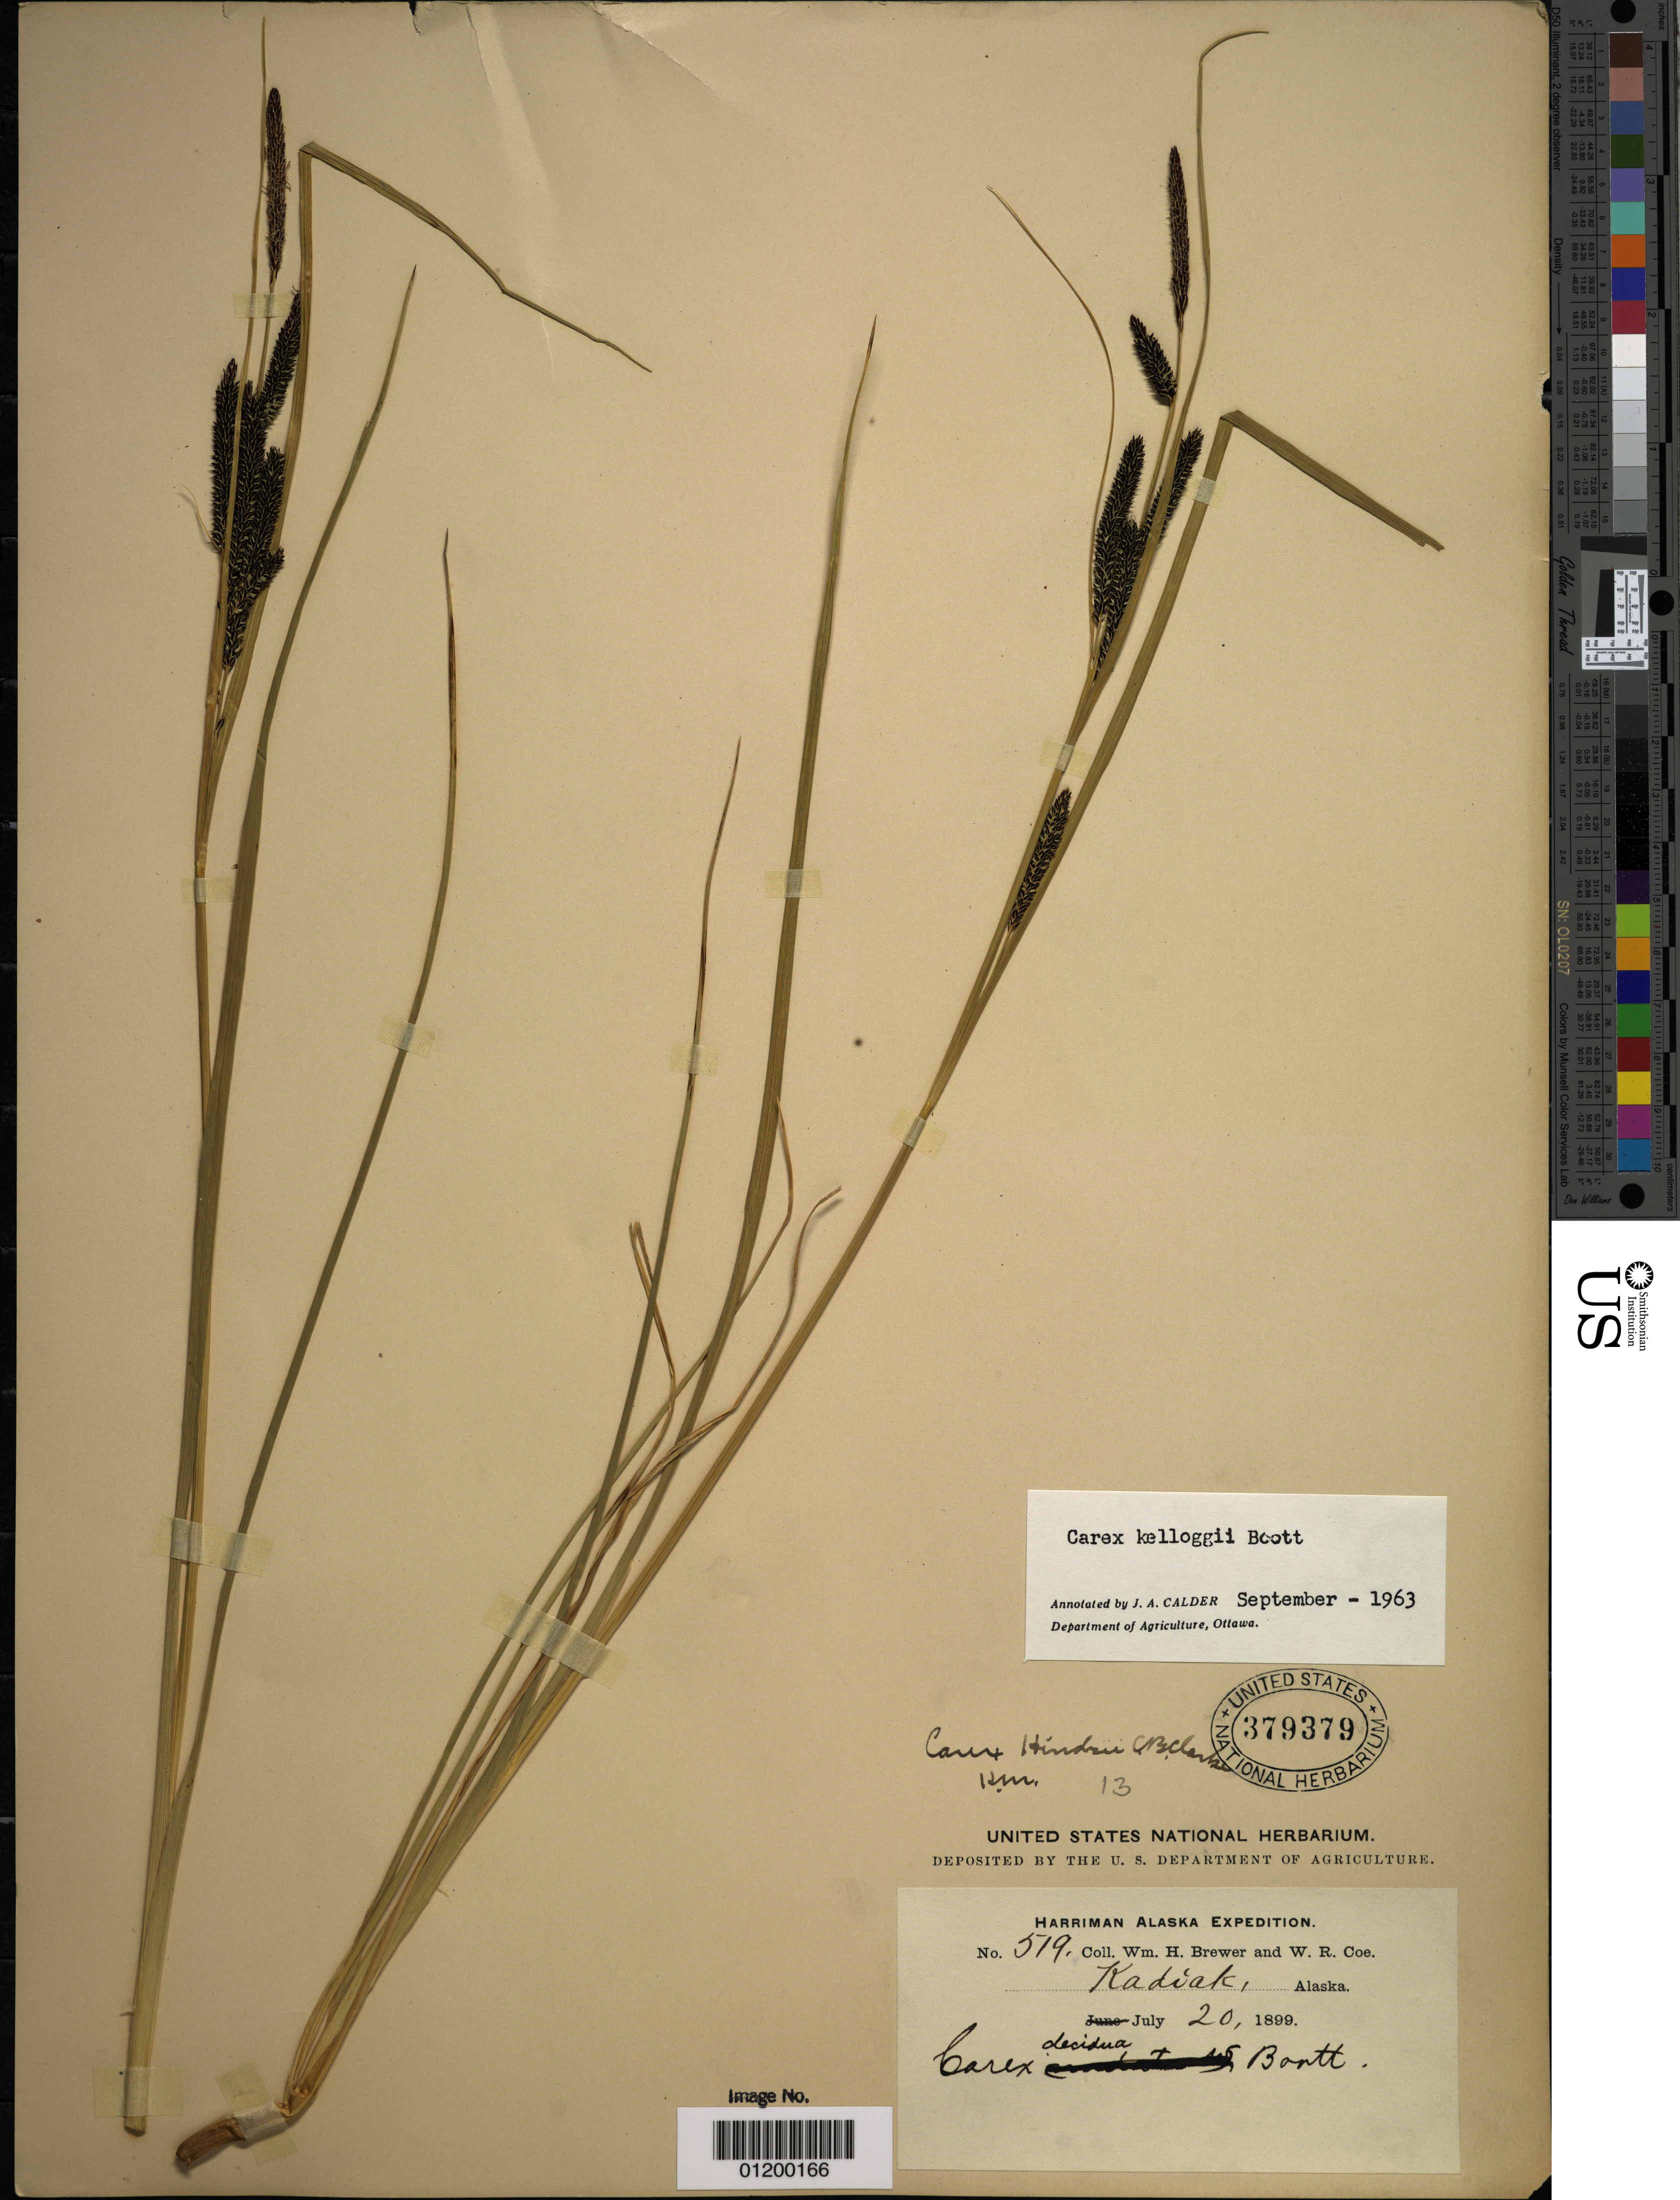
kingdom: Plantae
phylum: Tracheophyta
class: Liliopsida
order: Poales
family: Cyperaceae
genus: Carex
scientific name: Carex kelloggii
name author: W. Boott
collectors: W. H. Brewer & W. Coe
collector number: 519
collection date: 1899-07-20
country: United States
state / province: Alaska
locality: Kadiak.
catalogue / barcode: US 379379